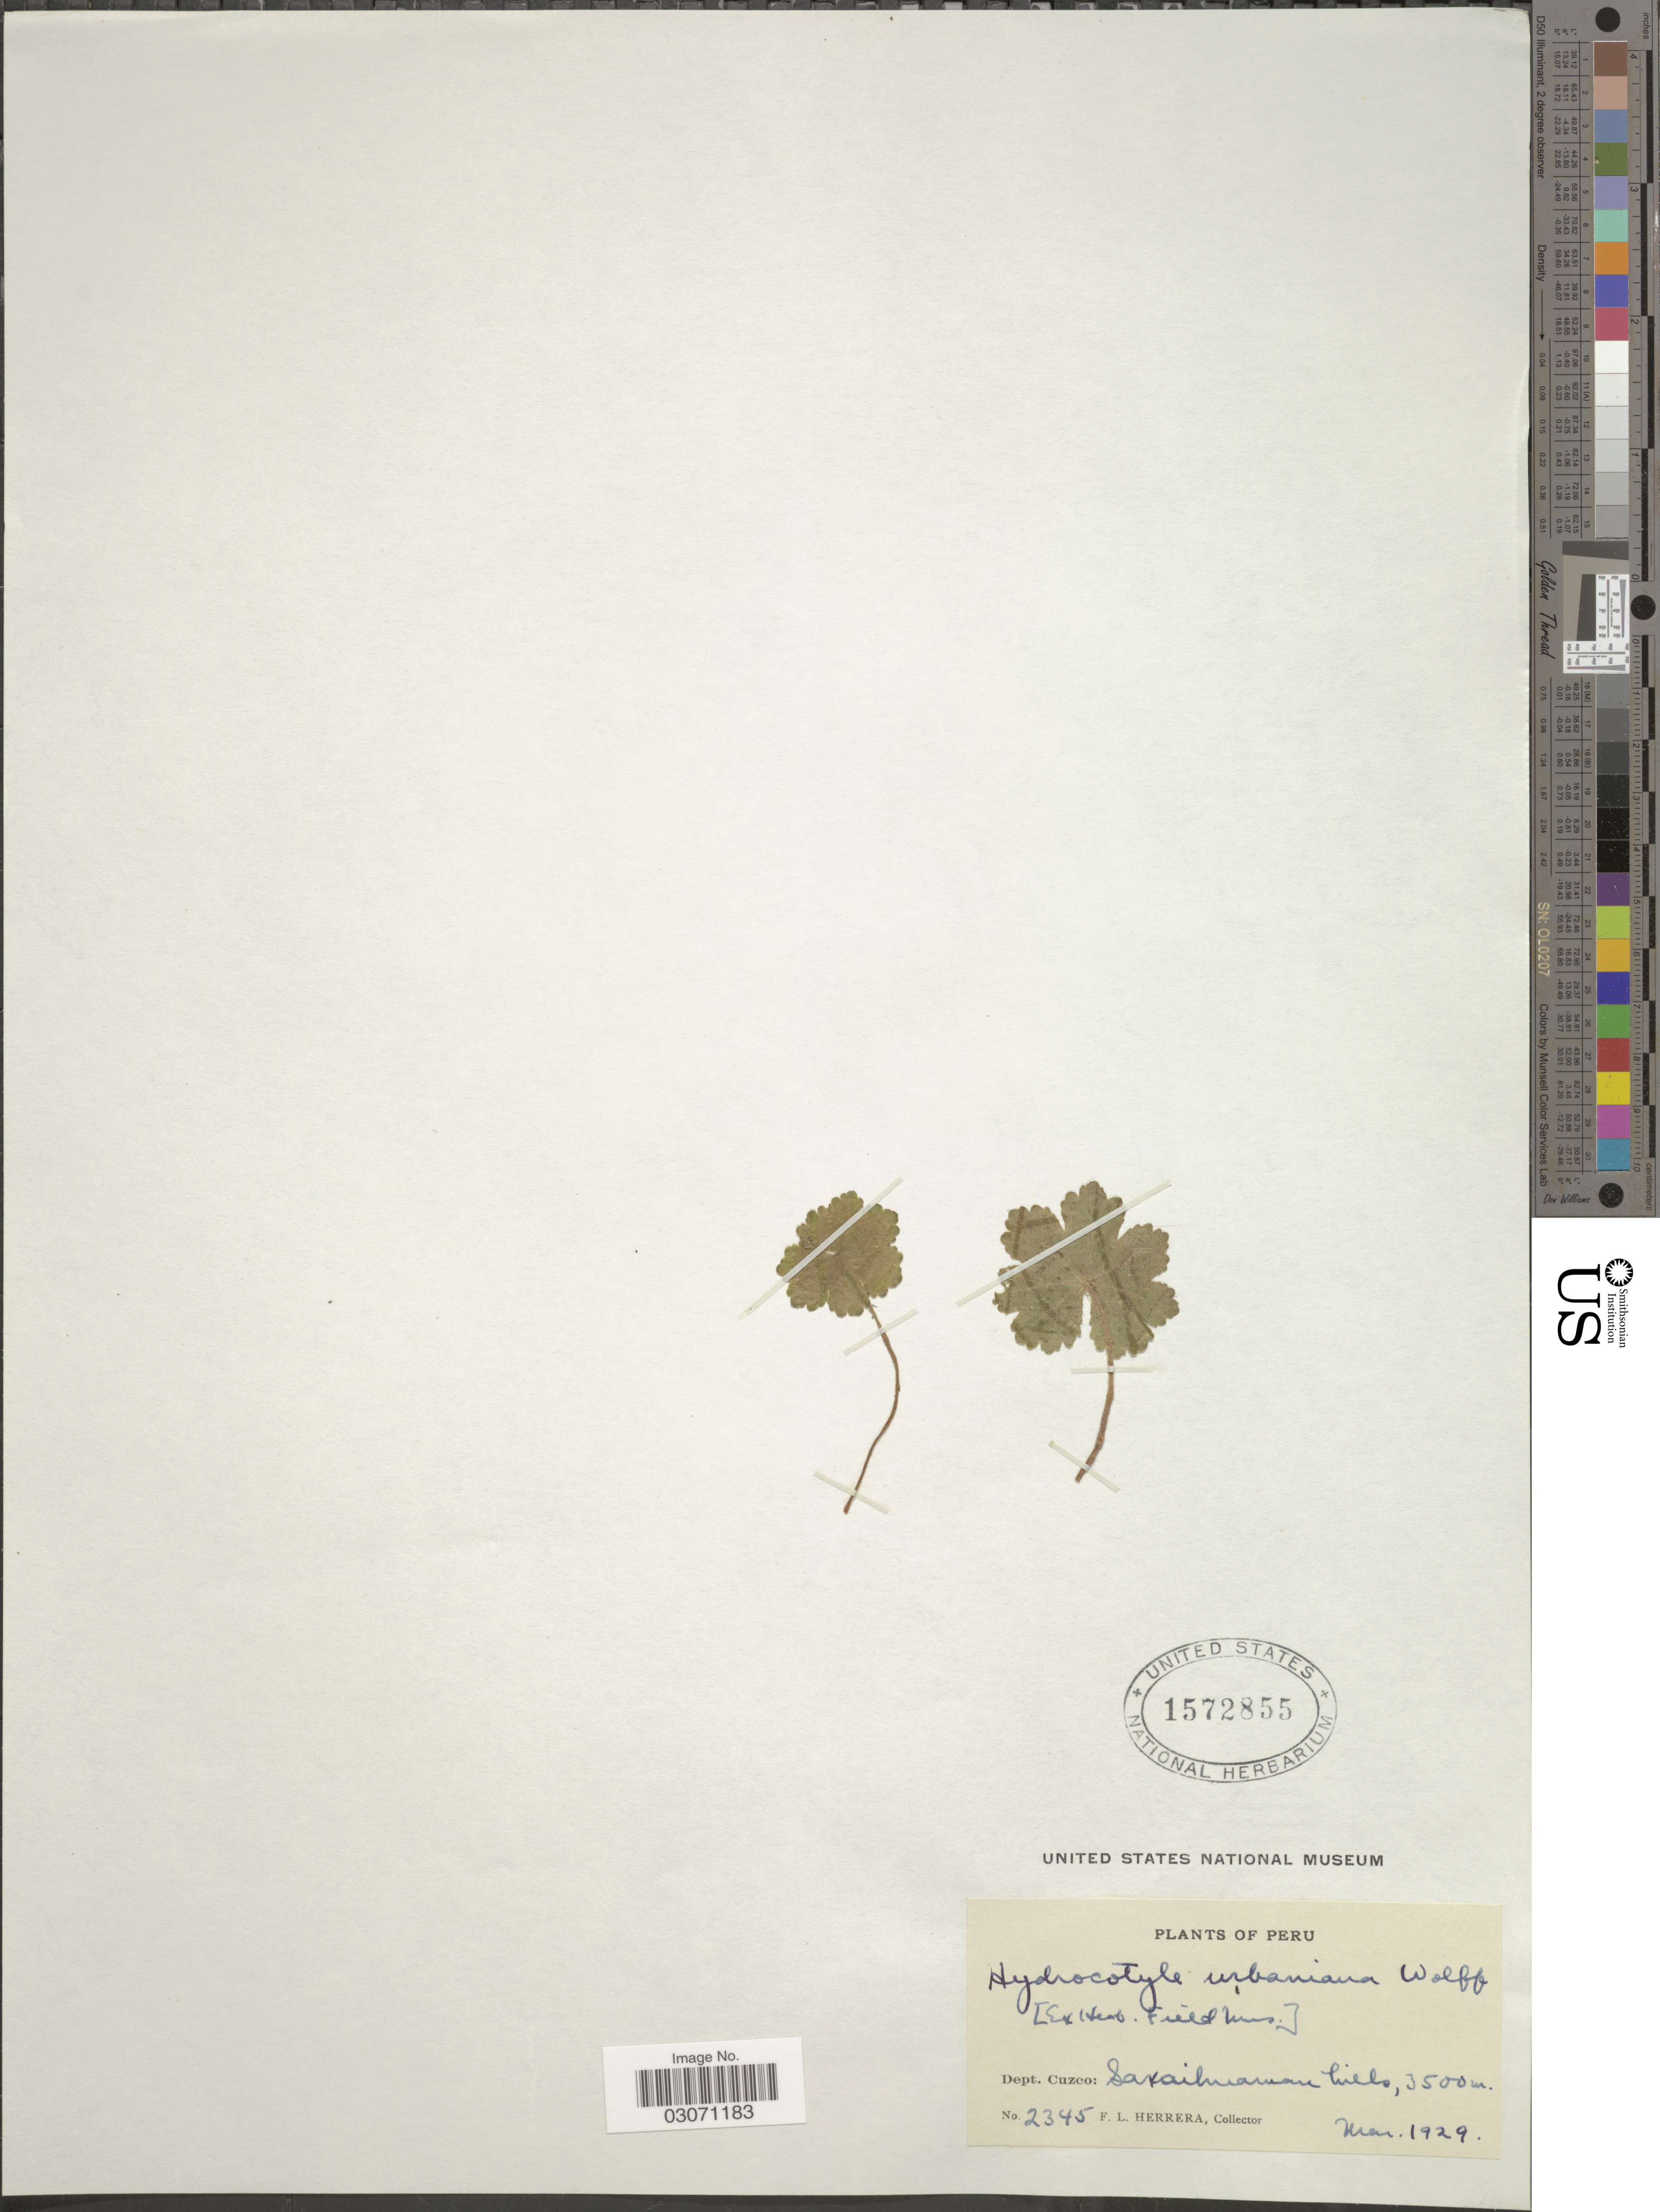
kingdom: Plantae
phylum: Tracheophyta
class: Magnoliopsida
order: Apiales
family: Araliaceae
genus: Hydrocotyle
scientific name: Hydrocotyle urbaniana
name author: H. Wolff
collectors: F. L. Herrera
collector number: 2345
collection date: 1929-03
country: Peru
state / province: Cusco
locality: Saxaihuaman Hills.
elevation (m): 3500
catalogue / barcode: US 1572855